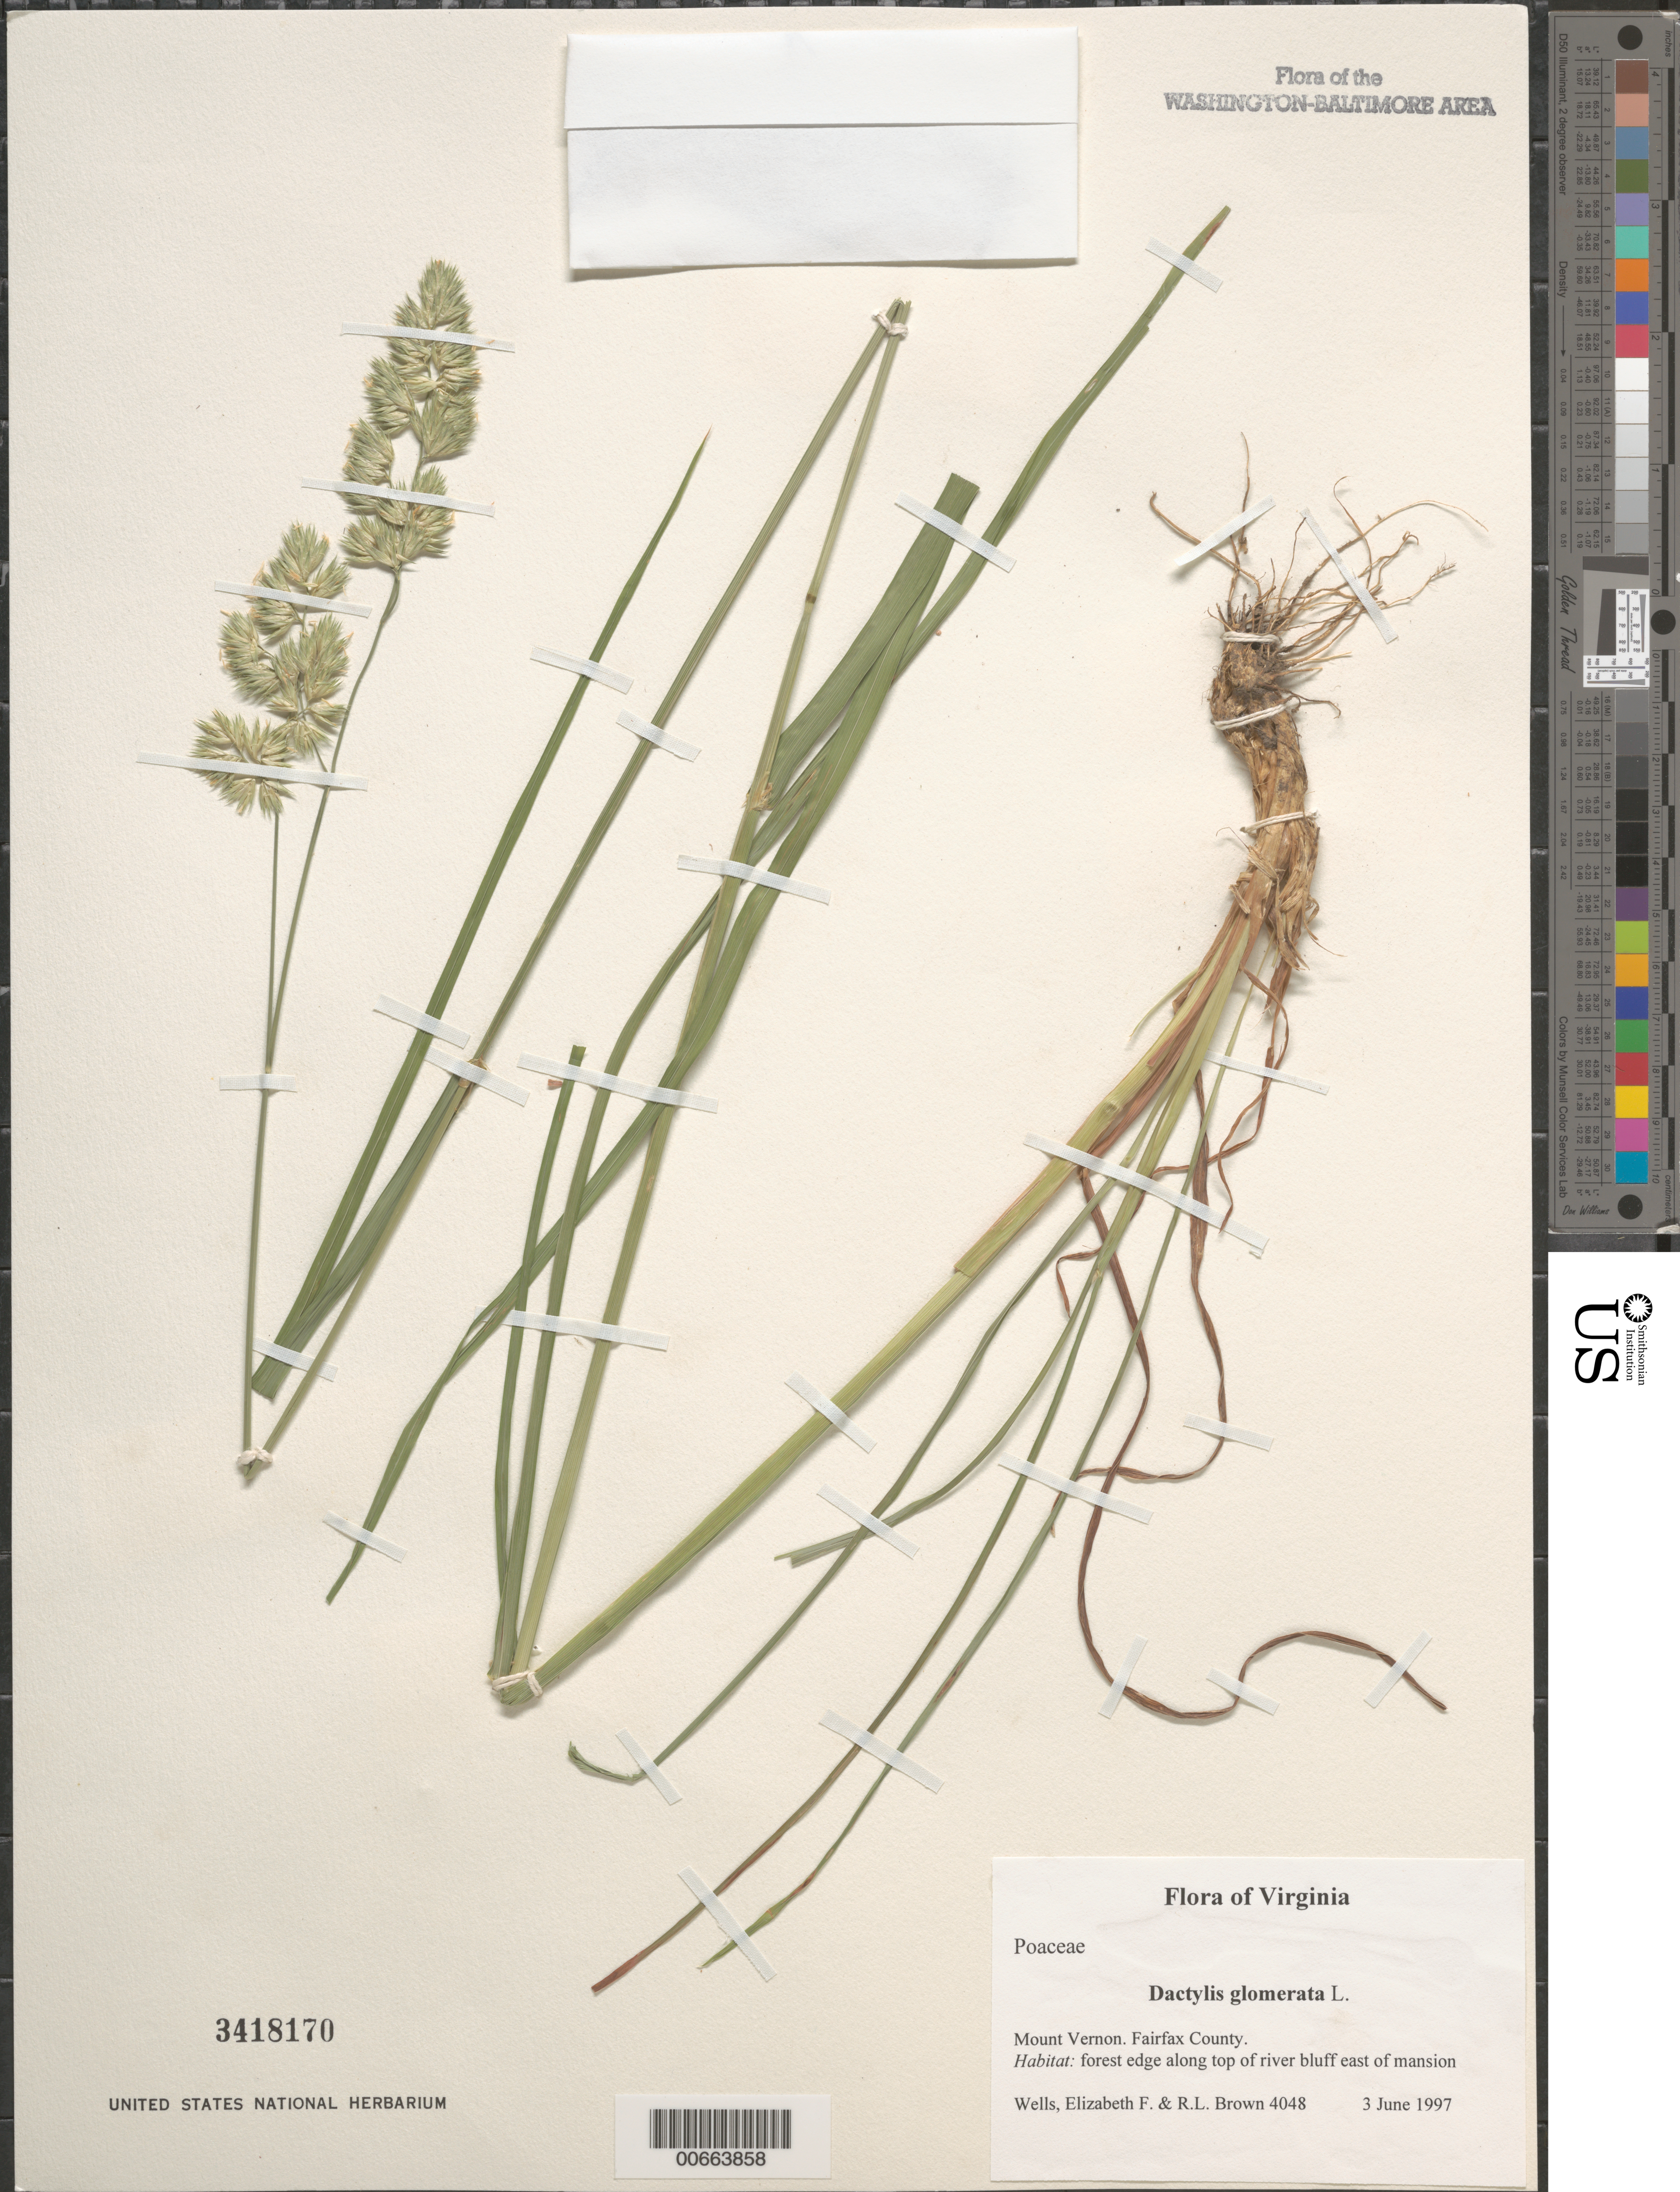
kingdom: Plantae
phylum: Tracheophyta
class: Liliopsida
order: Poales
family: Poaceae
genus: Dactylis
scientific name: Dactylis glomerata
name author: L.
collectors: E. F. Wells & R. L. Brown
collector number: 4048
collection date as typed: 03 Jun 1997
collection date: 1997-06-03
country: United States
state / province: Virginia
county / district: Fairfax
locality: Mount Vernon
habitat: forest edge along top of river bluff east of mansion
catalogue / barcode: US 3418170